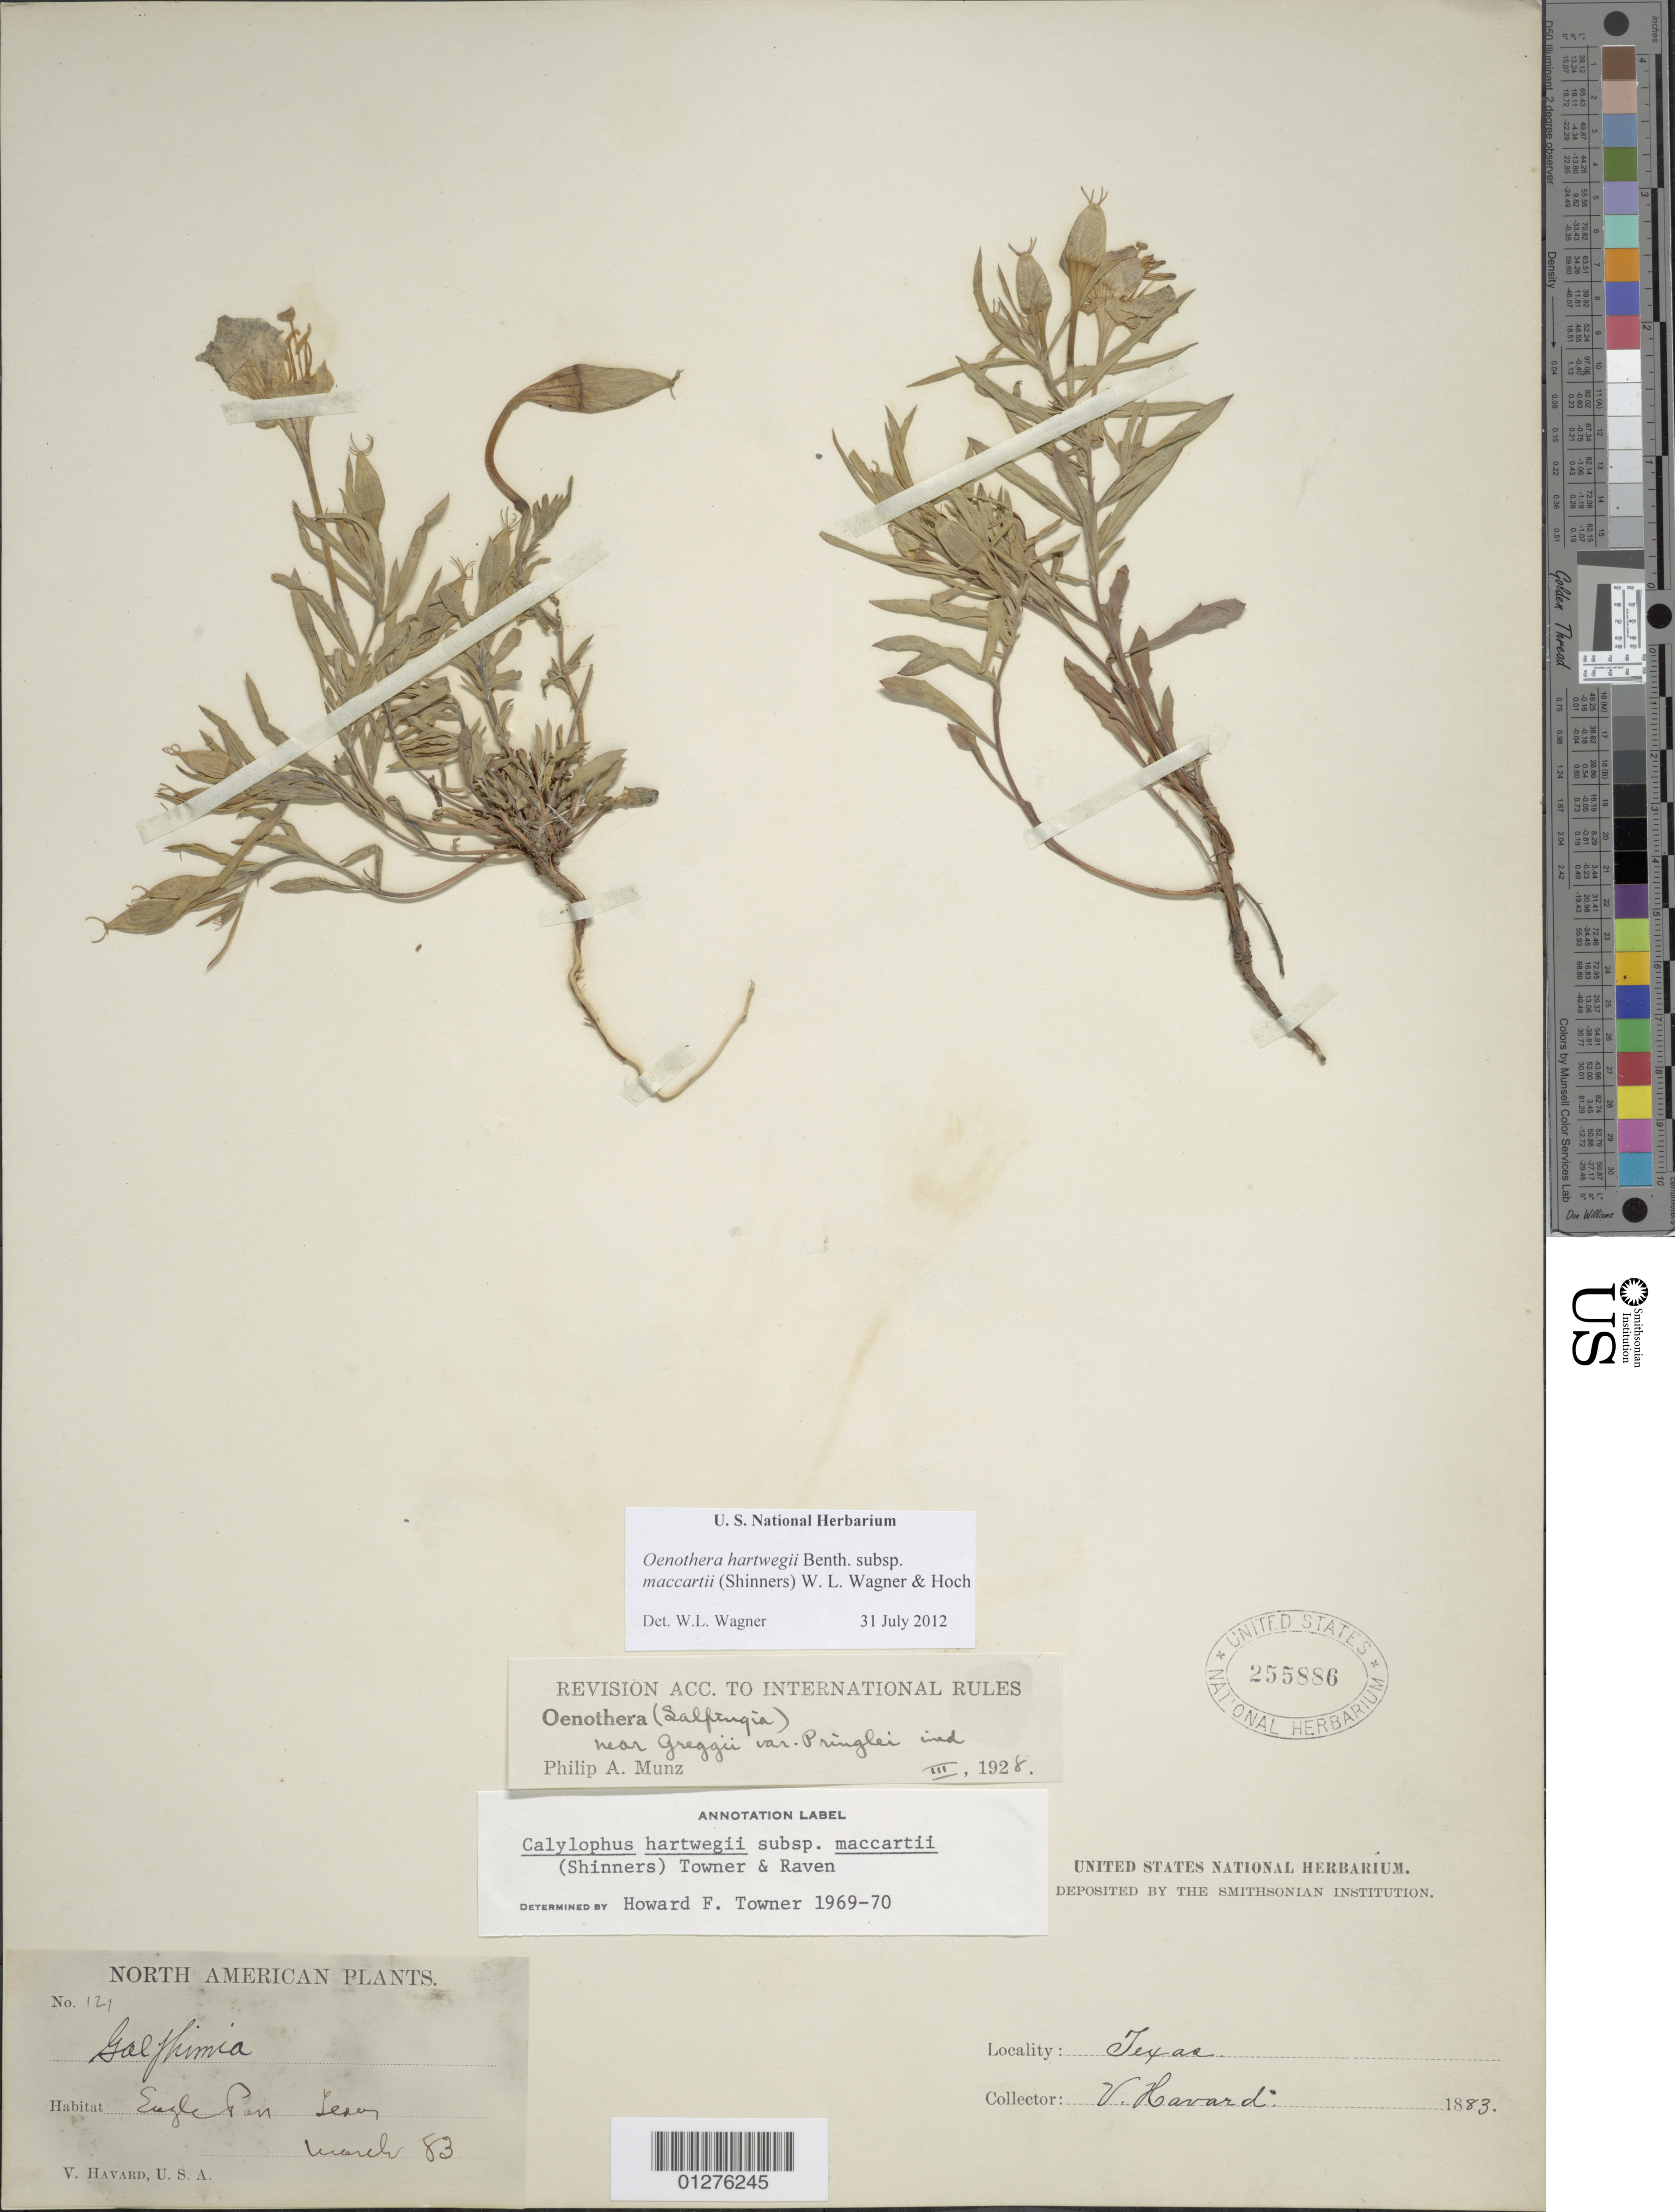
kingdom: Plantae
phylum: Tracheophyta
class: Magnoliopsida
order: Myrtales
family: Onagraceae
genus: Oenothera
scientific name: Oenothera hartwegii subsp. maccartii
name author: (Shinners) W.L. Wagner & Hoch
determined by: Wagner, W. L., (BOT), Smithsonian Institution - National Museum of Natural History (UNITED STATES)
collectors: V. Havard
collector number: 121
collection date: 1883-03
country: United States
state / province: Texas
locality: Eagle Pass.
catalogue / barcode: US 255886